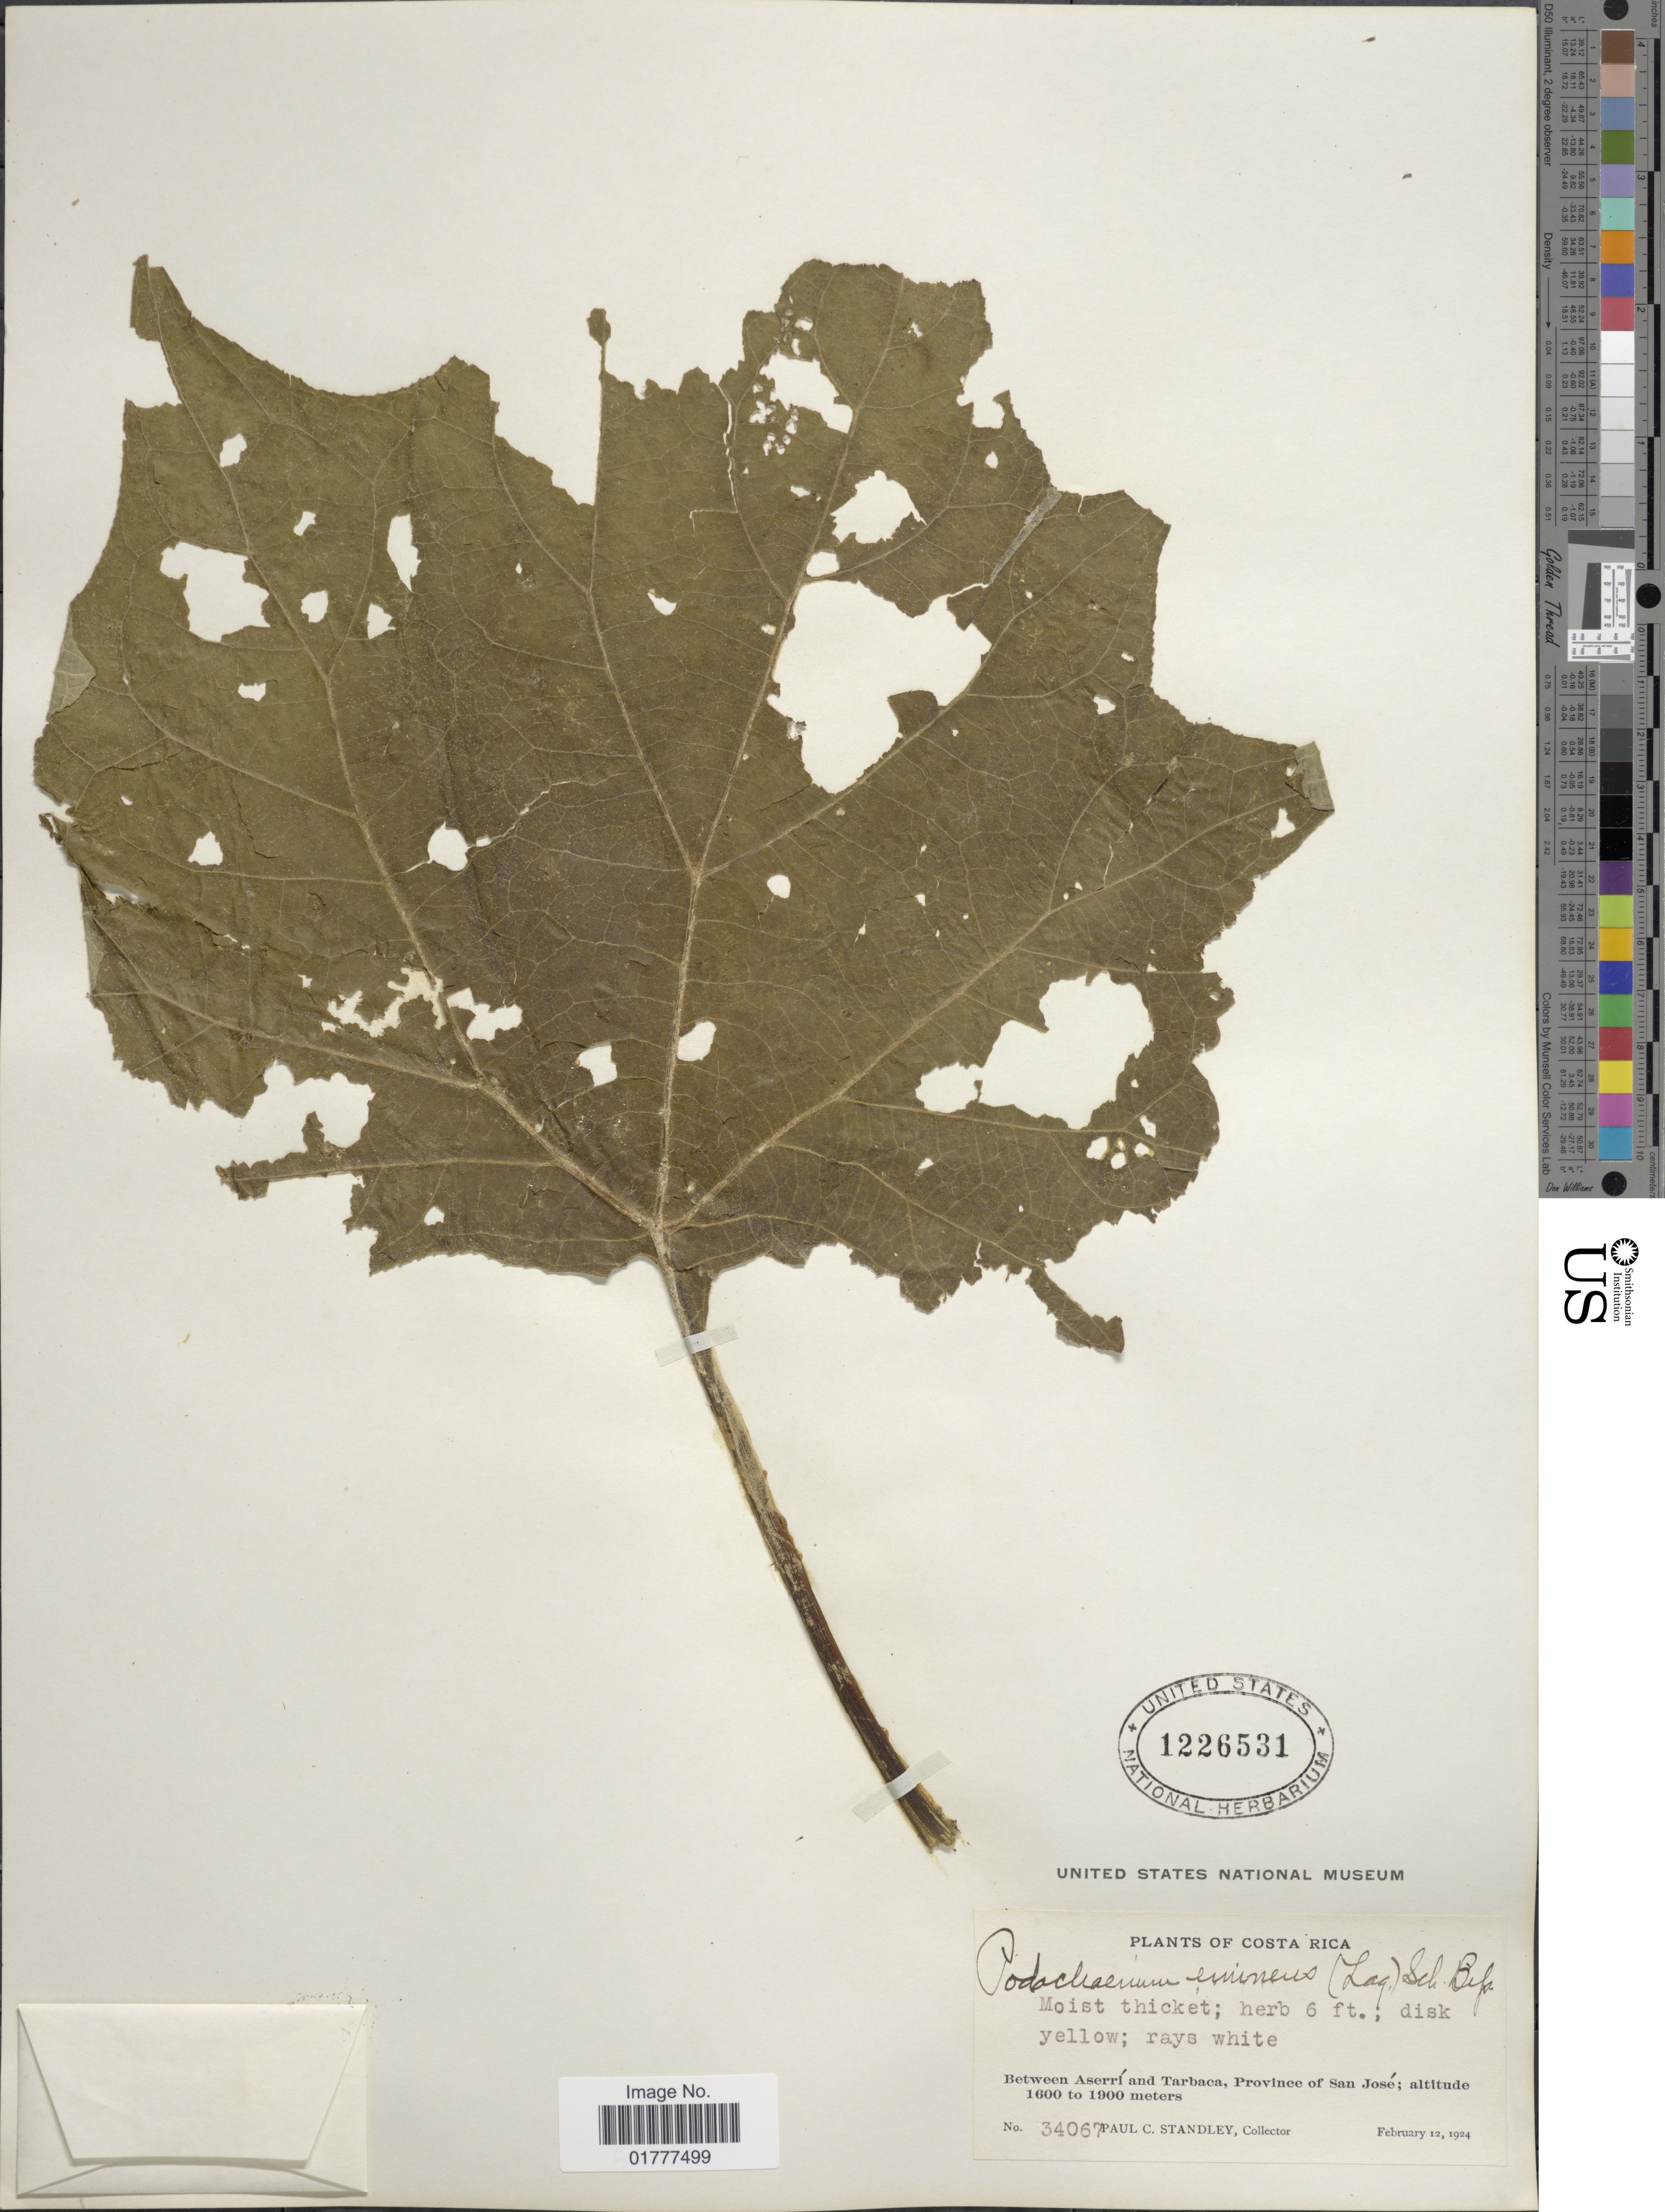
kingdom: Plantae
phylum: Tracheophyta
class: Magnoliopsida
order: Asterales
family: Asteraceae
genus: Podachaenium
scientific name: Podachaenium eminens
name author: (Lag.) Sch. Bip. ex Sch. Bip.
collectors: P. C. Standley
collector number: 34067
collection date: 1924-02-12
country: Costa Rica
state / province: San José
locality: Between Aserri and Tarbaca, Province of San Jose.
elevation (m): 1600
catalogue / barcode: US 1226531